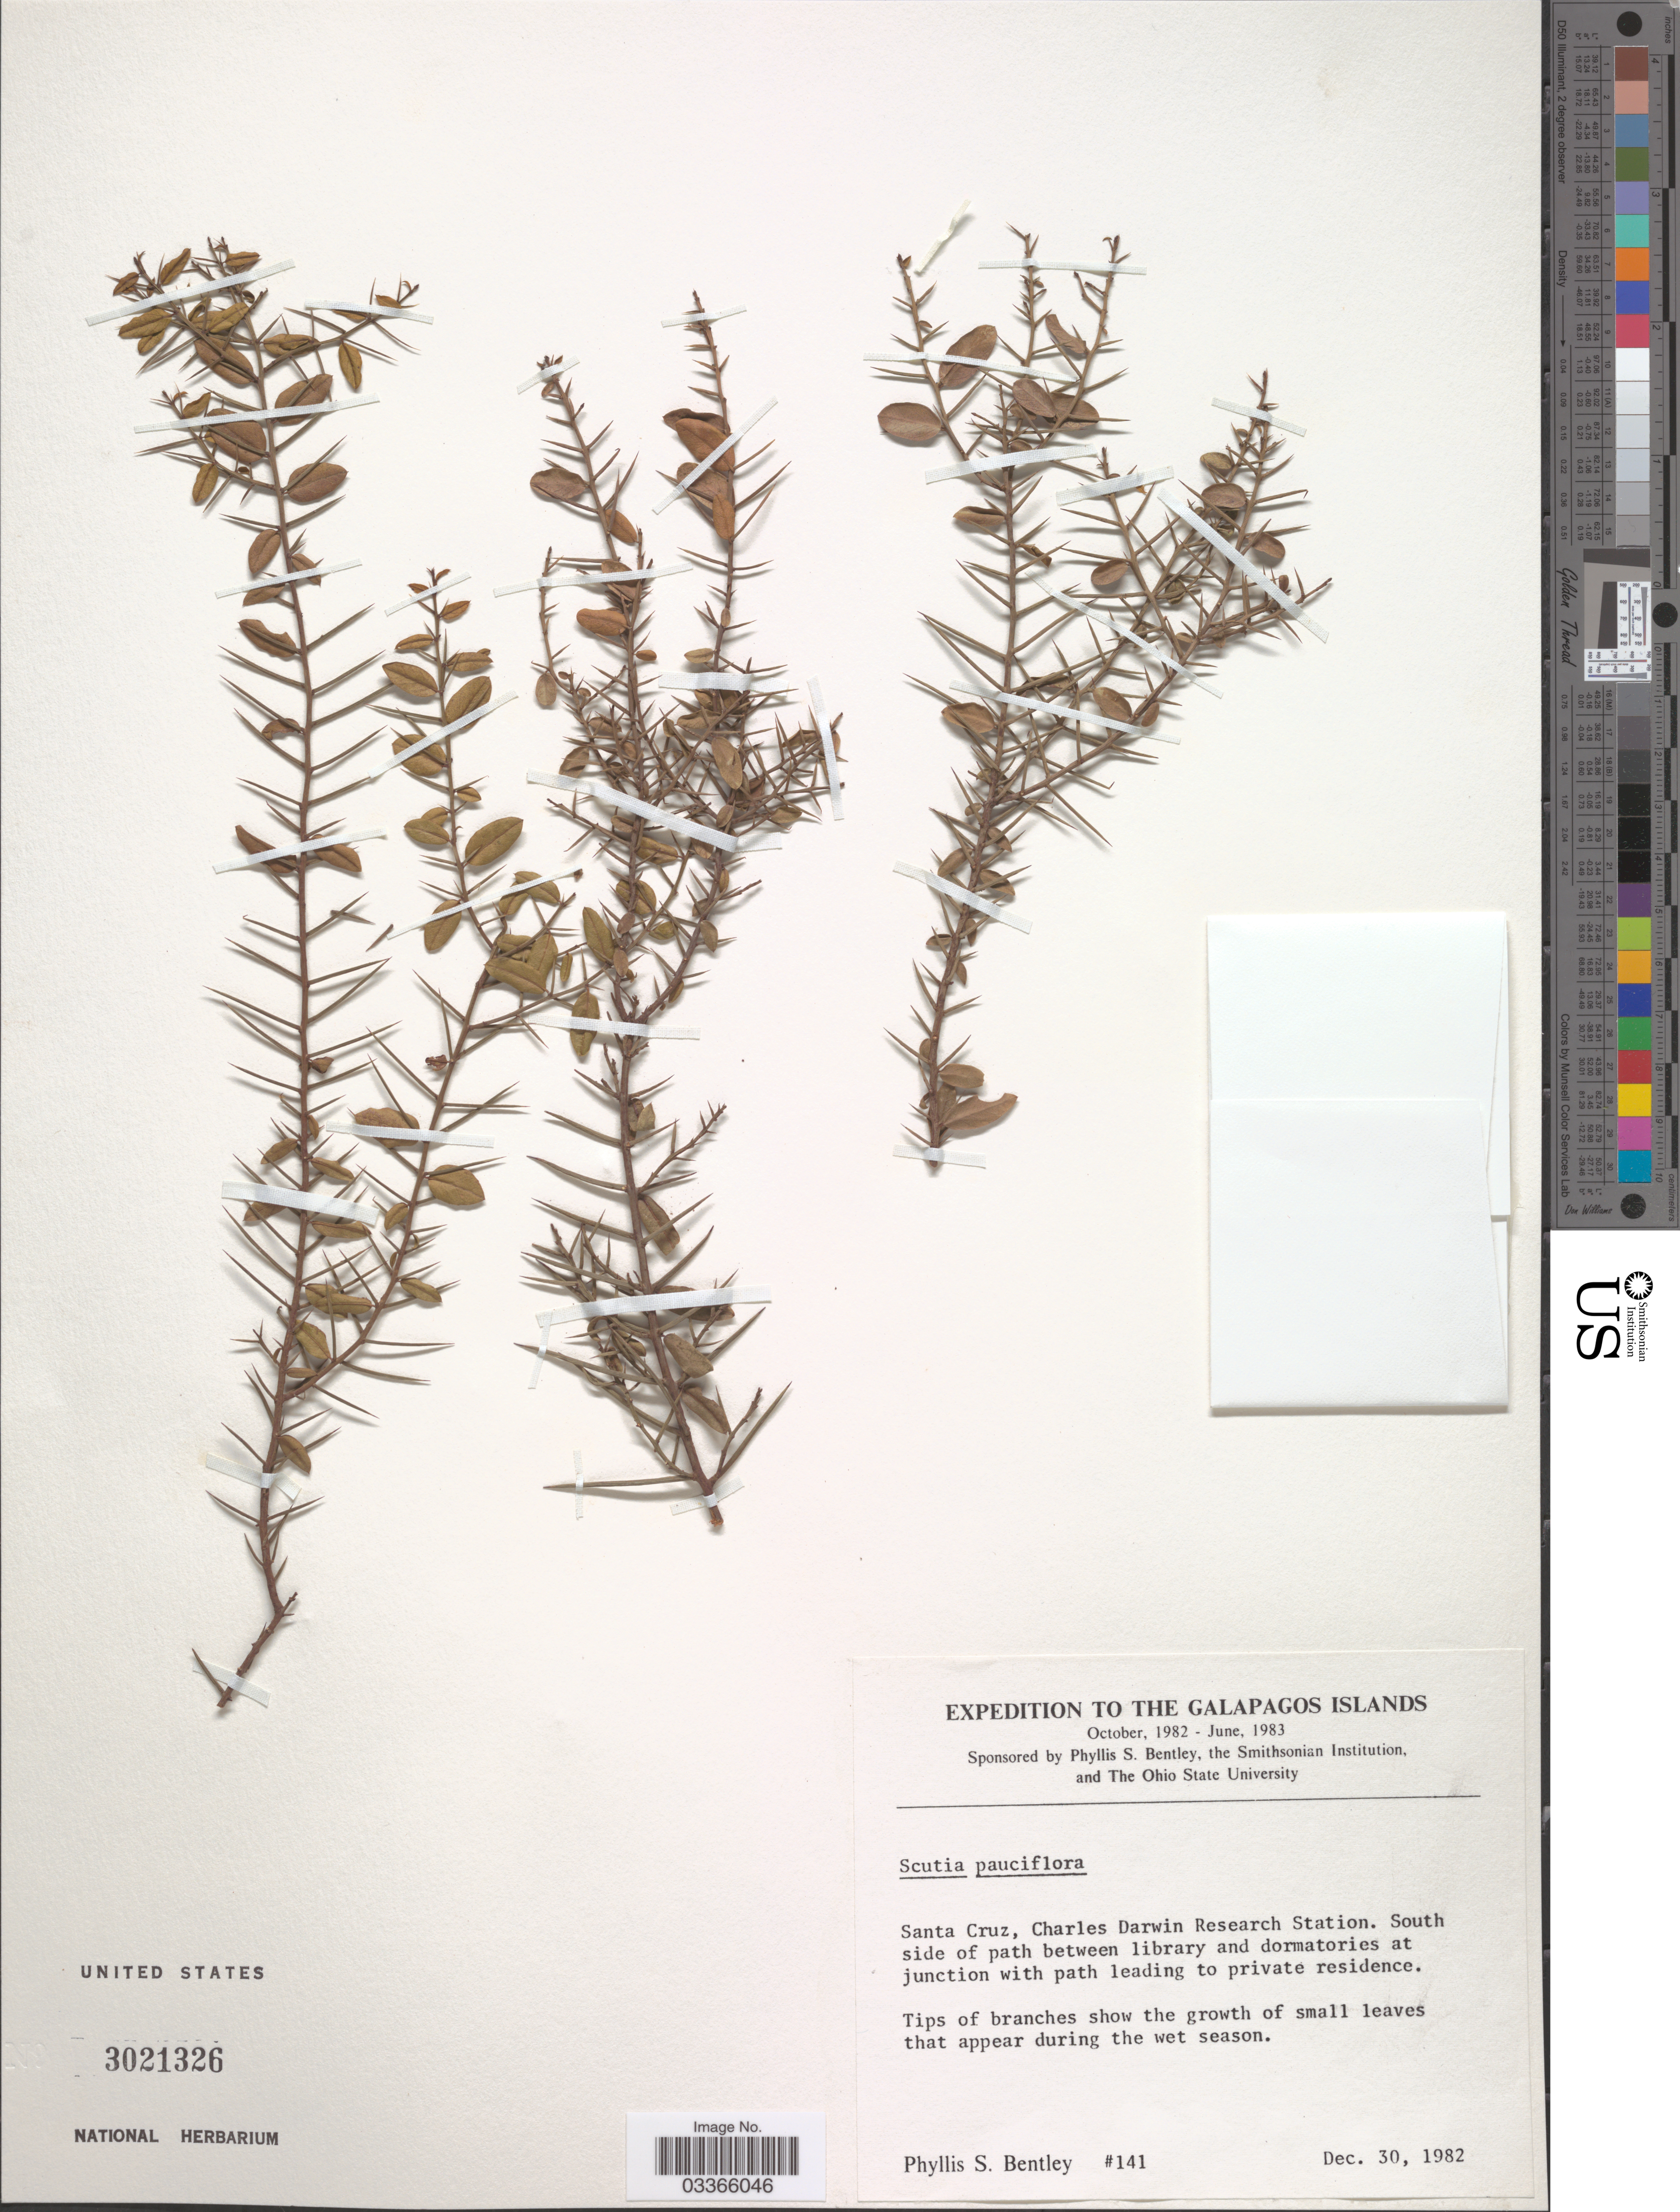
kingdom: Plantae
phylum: Tracheophyta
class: Magnoliopsida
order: Rosales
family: Rhamnaceae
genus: Scutia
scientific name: Scutia pauciflora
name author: (Hook. f.) Weberb.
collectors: P. S. Bentley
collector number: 141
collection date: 1982-12-30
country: Ecuador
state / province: Colón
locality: The Galapagos Islands, Santa Cruz, Charles Darwin Research Station. South side of path between library and dormatories at junction with path leading to private residence.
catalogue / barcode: US 3021326